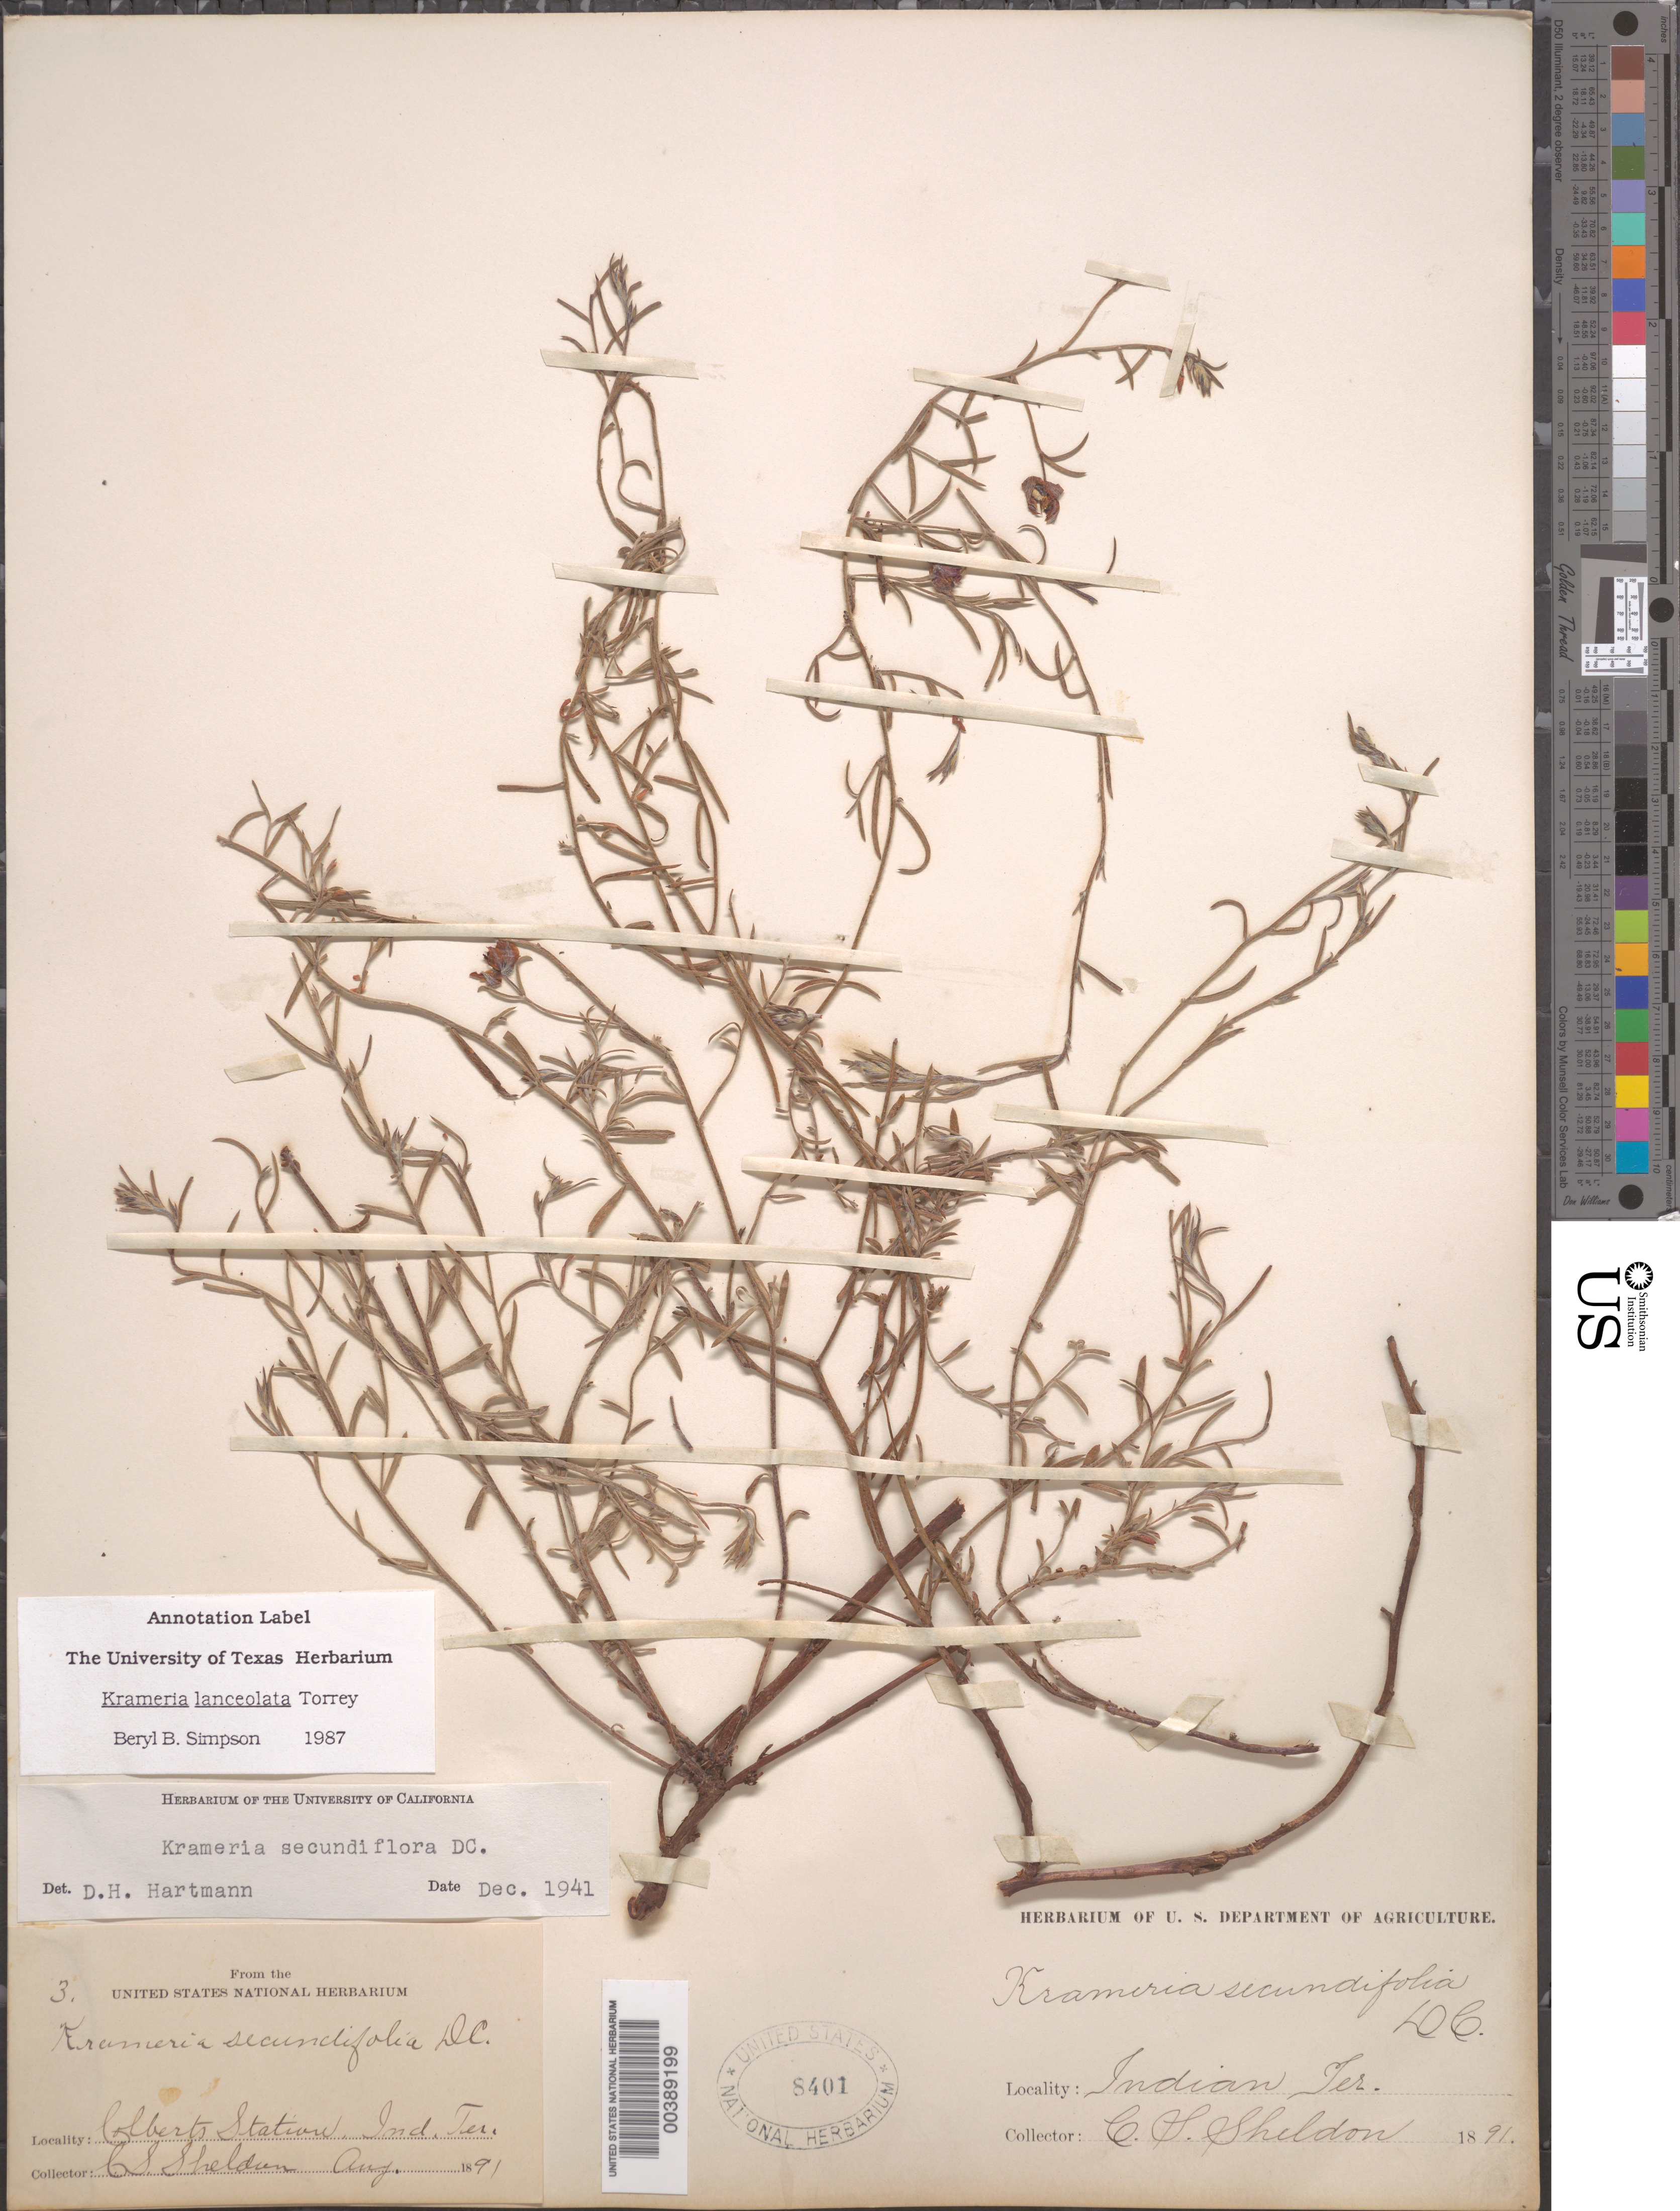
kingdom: Plantae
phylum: Tracheophyta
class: Magnoliopsida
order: Zygophyllales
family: Krameriaceae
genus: Krameria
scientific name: Krameria lanceolata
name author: Torr.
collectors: C. S. Sheldon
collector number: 3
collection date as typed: Aug 1891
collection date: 1891-08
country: United States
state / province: Oklahoma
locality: Colbert station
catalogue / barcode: US 8401